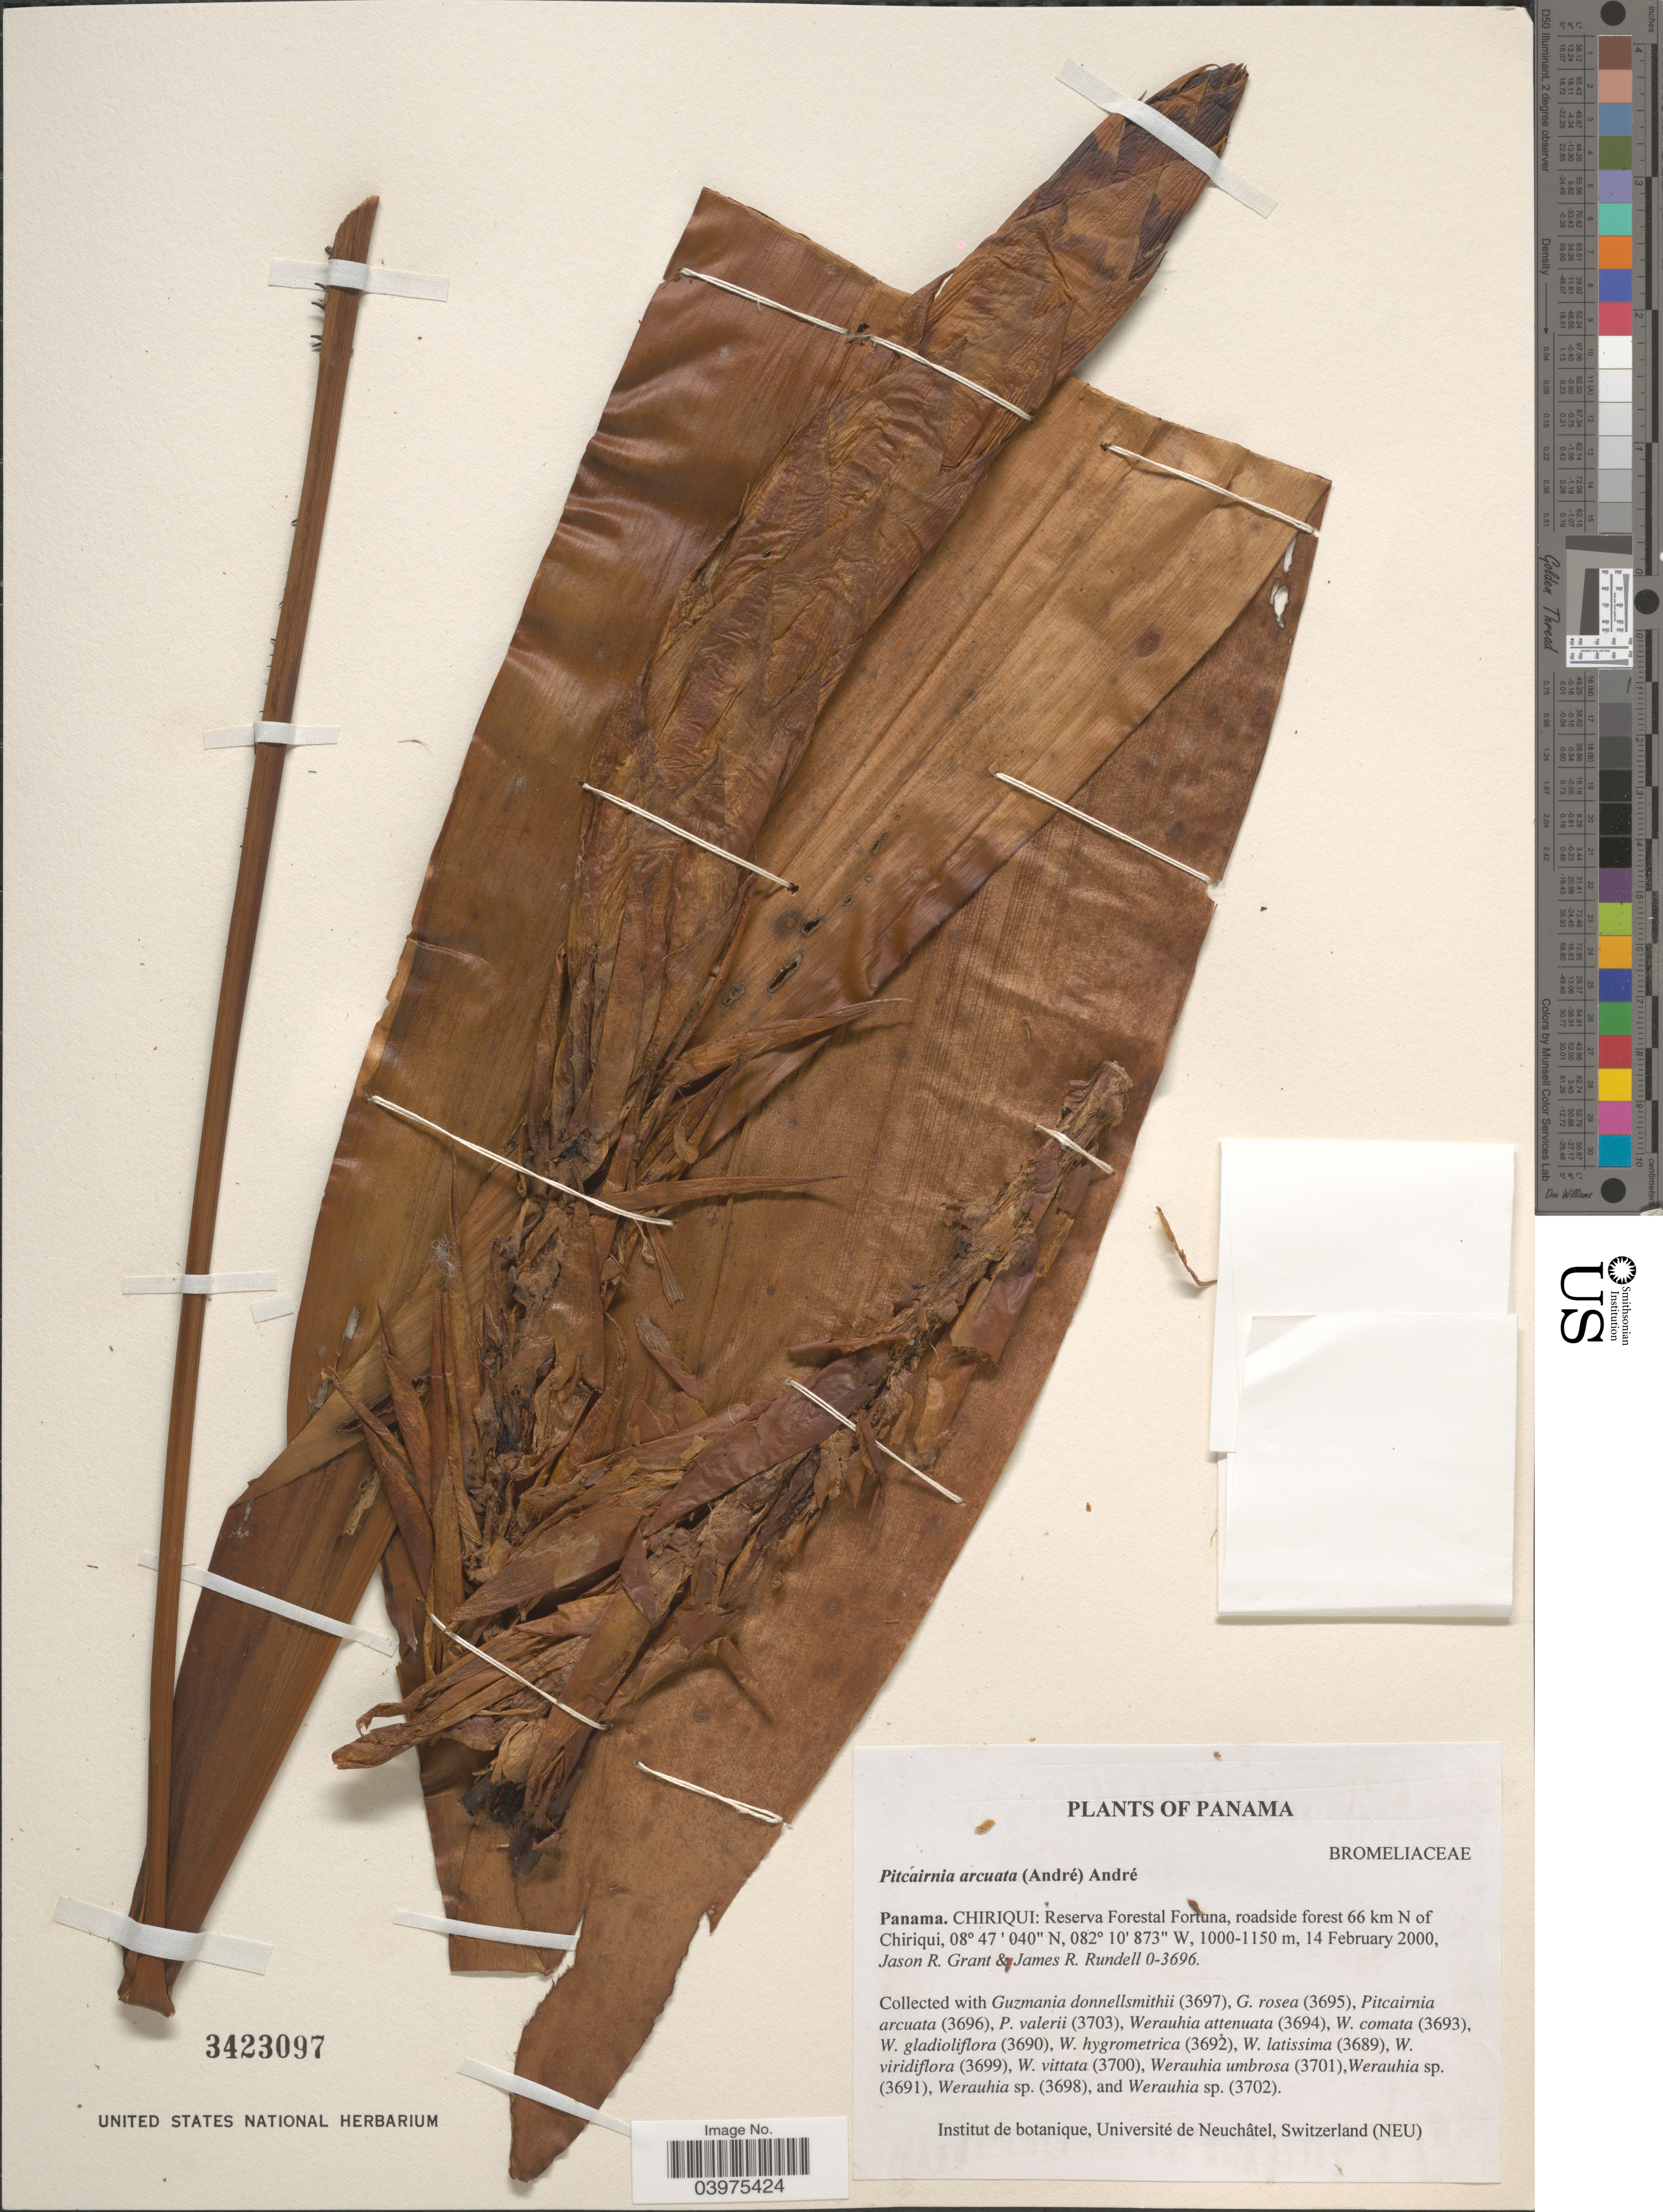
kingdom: Plantae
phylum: Tracheophyta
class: Liliopsida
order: Poales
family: Bromeliaceae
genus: Pitcairnia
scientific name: Pitcairnia arcuata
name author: (André) André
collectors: J. R. Grant & J. R. Rundell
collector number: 0-3696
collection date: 2000-02-14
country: Panama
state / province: Chiriqui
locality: Reserva Forestal Fortuna, roadside forest 66 km N of Chiriqui.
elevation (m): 1000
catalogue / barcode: US 3423097